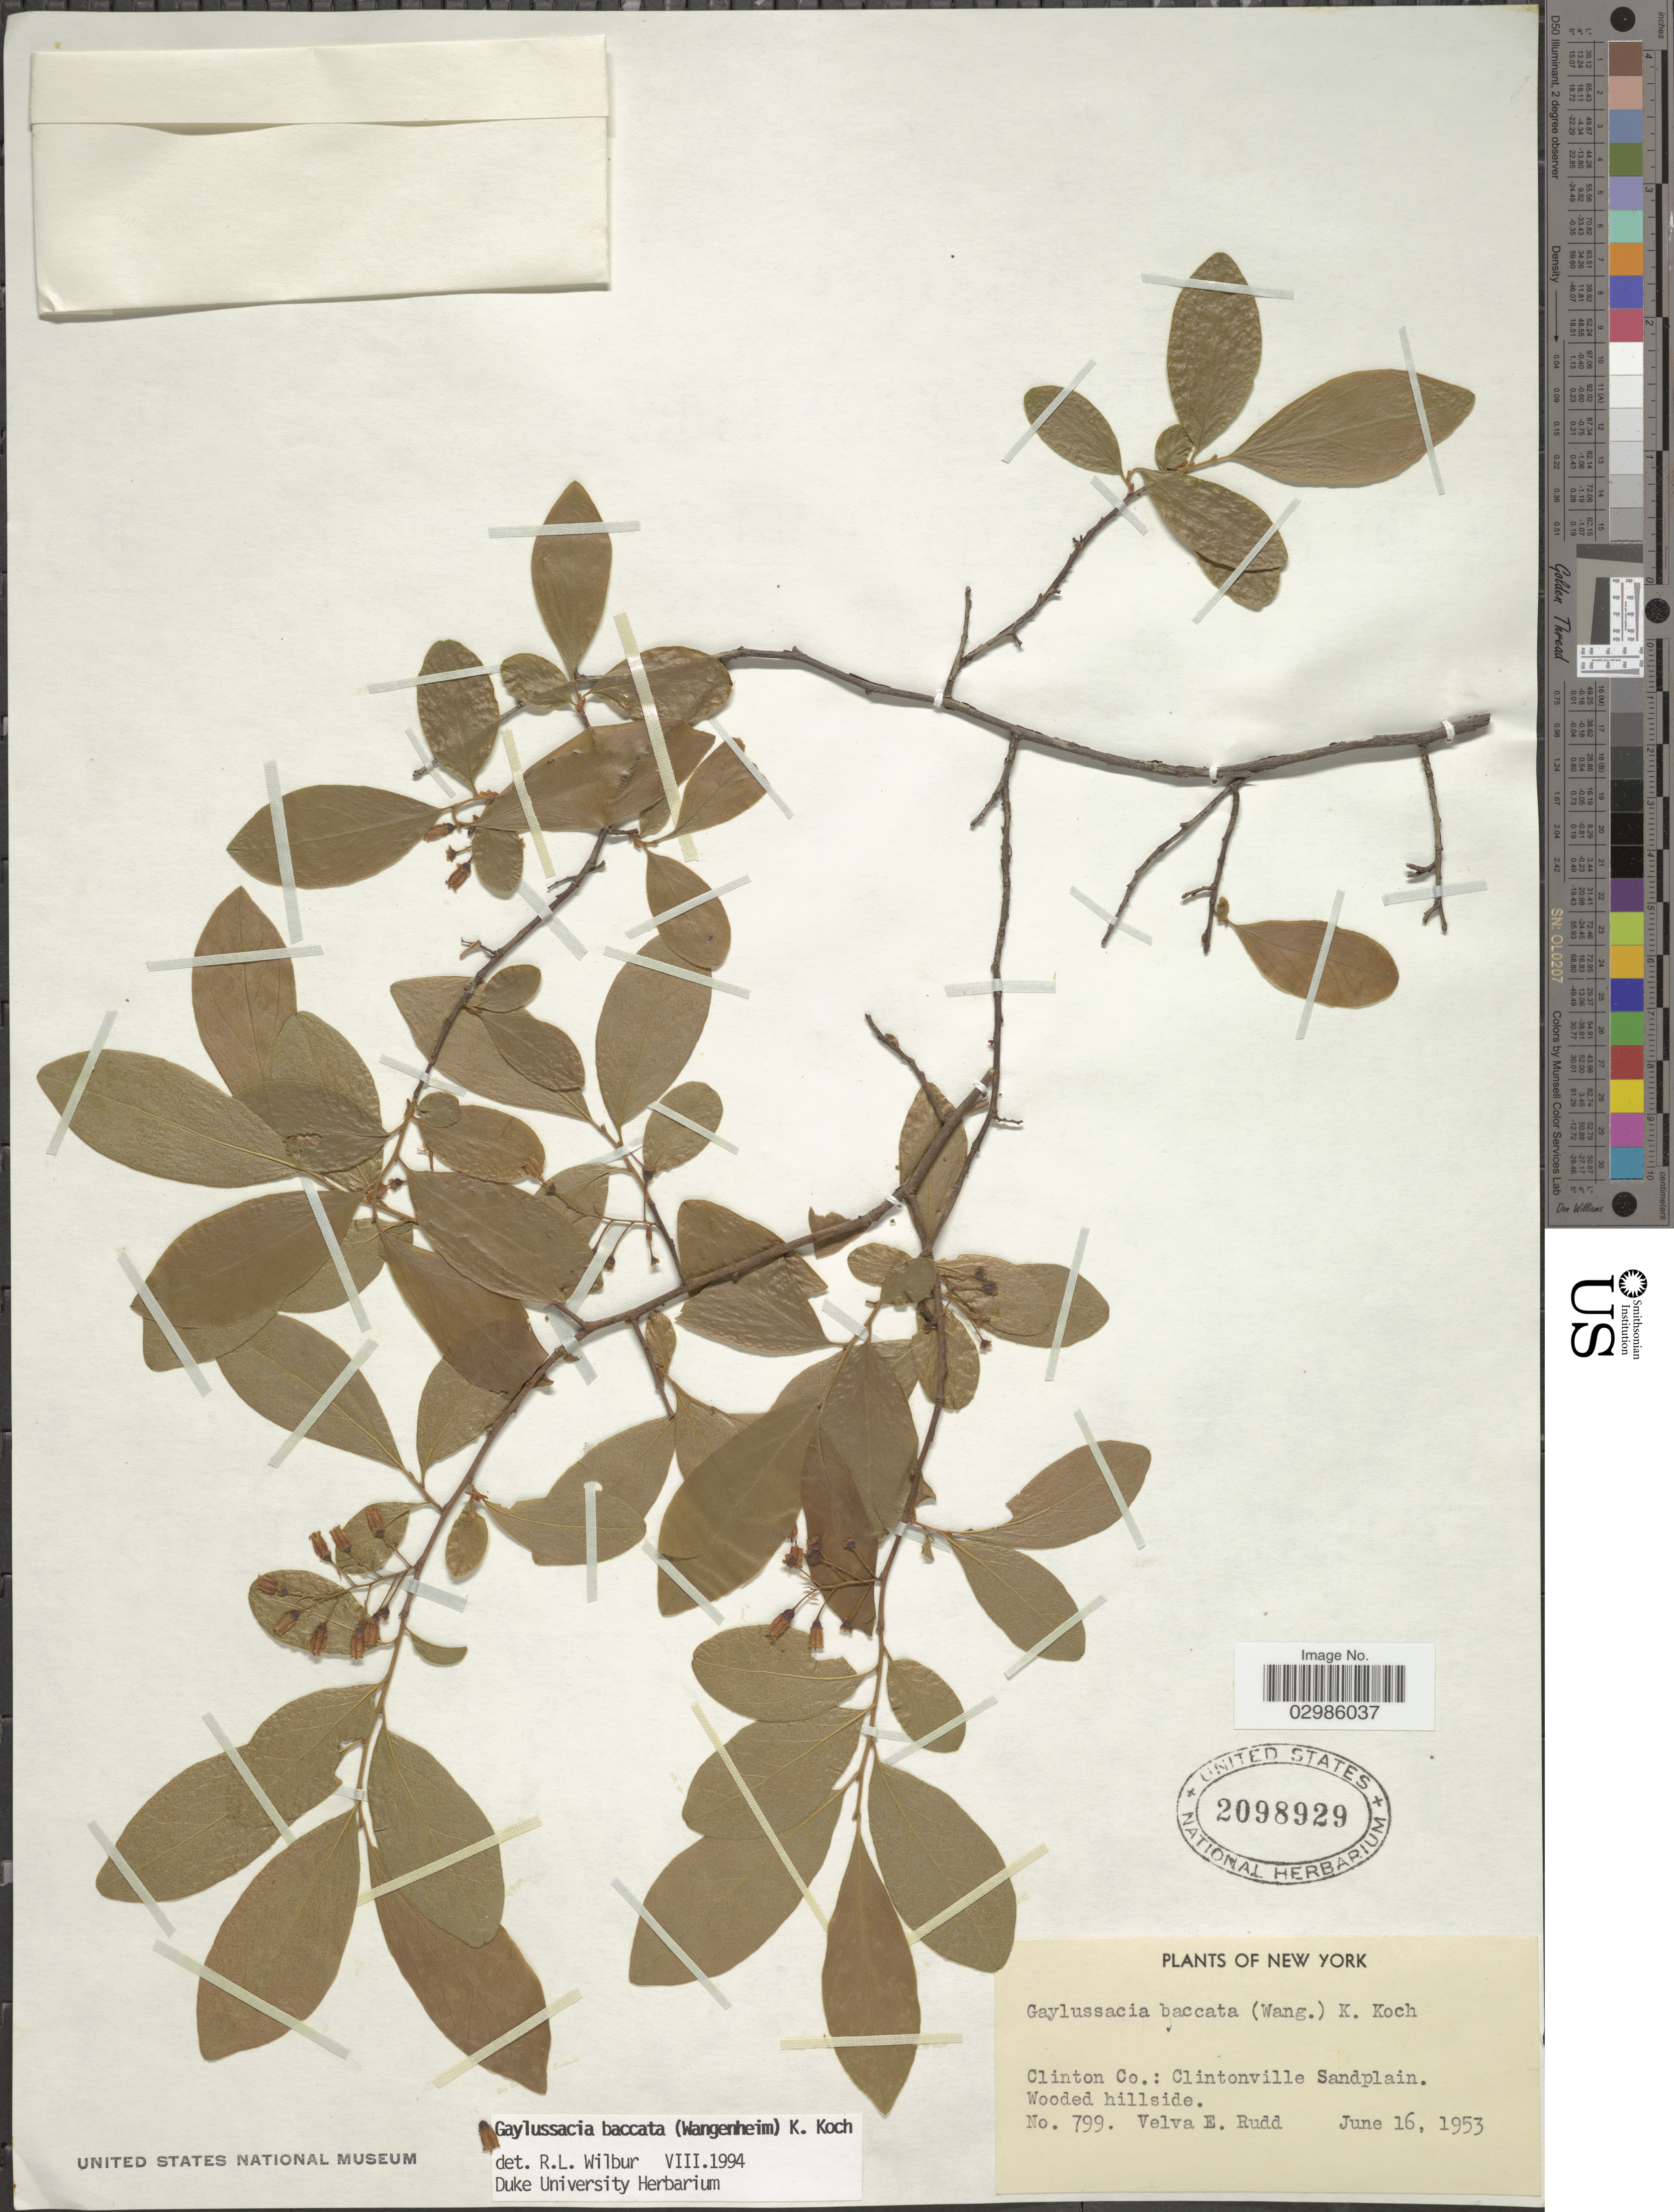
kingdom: Plantae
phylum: Tracheophyta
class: Magnoliopsida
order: Ericales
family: Ericaceae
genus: Gaylussacia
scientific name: Gaylussacia baccata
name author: (Wangenh.) K. Koch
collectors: V. E. Rudd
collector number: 799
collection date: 1953-06-16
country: United States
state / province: New York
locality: Clinton Co.: Clintonville Sandplain. Wooded hillside.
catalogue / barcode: US 2098929